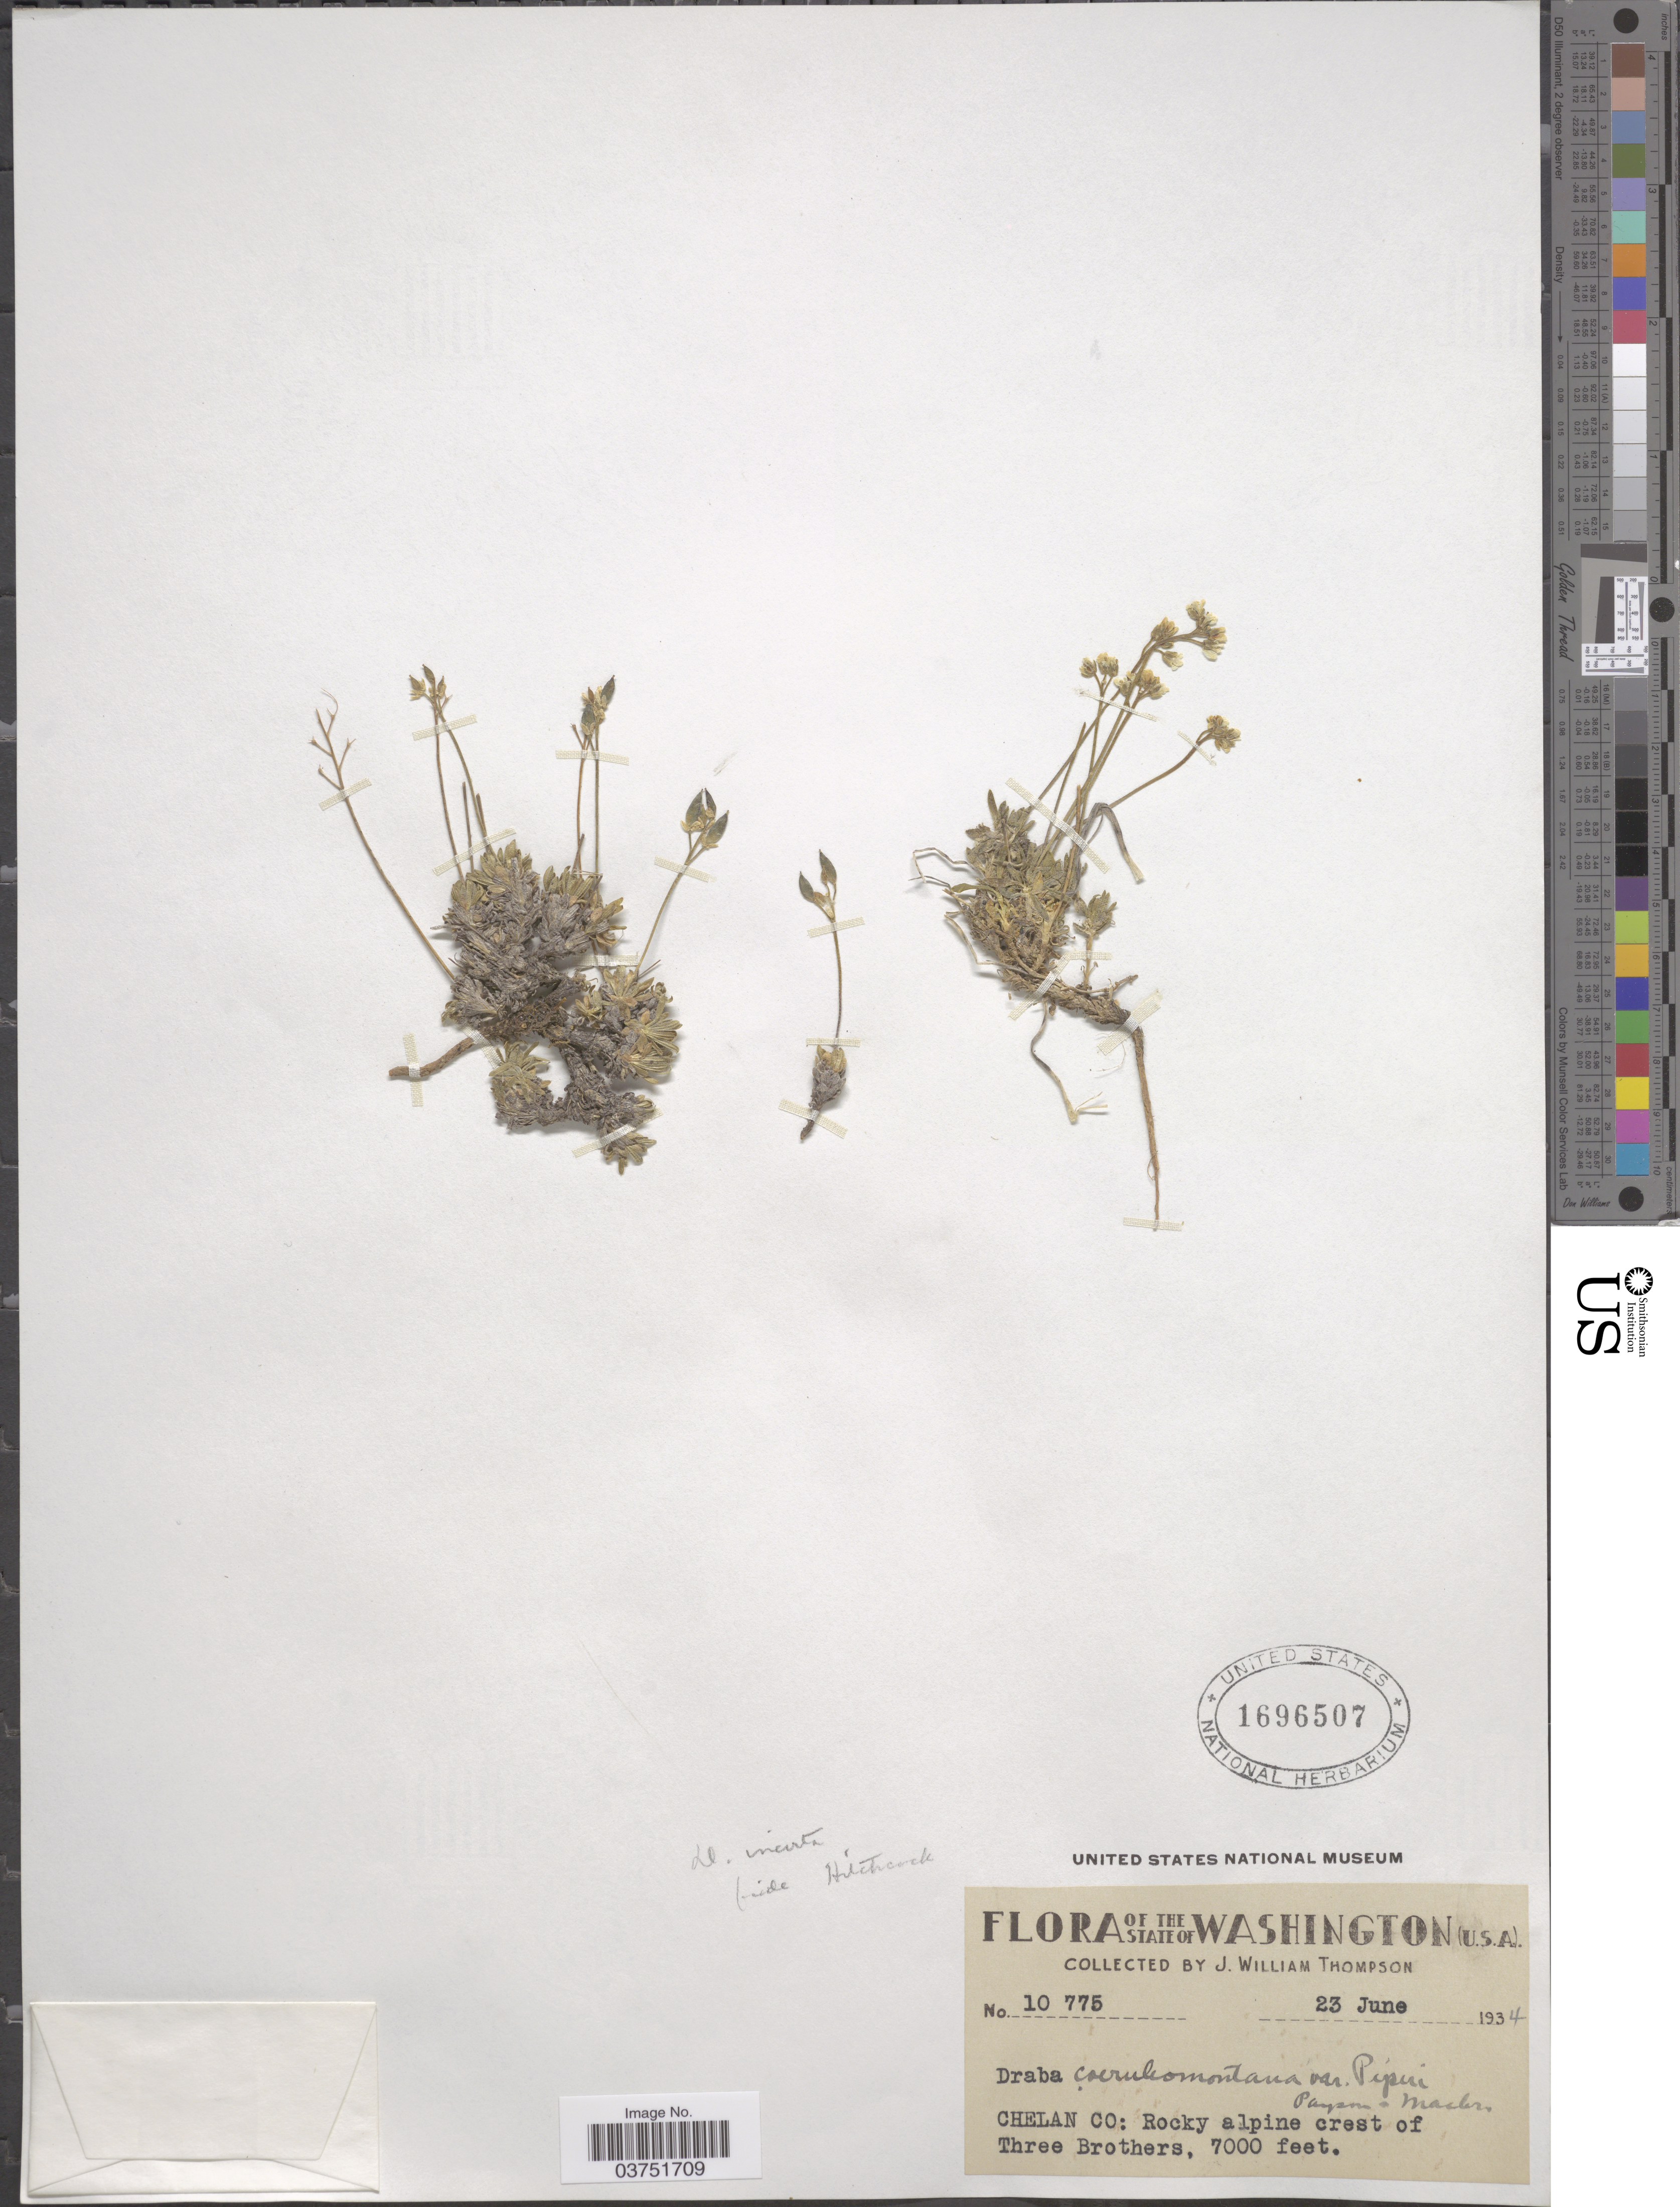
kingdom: Plantae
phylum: Tracheophyta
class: Magnoliopsida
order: Brassicales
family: Brassicaceae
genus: Draba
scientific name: Draba incerta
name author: Payson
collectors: J. W. Thompson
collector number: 10775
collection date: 1934-06-23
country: United States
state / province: Washington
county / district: Chelan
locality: Chelan Co: Rocky alpine crest of Three Brothers.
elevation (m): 2134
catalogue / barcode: US 1696507